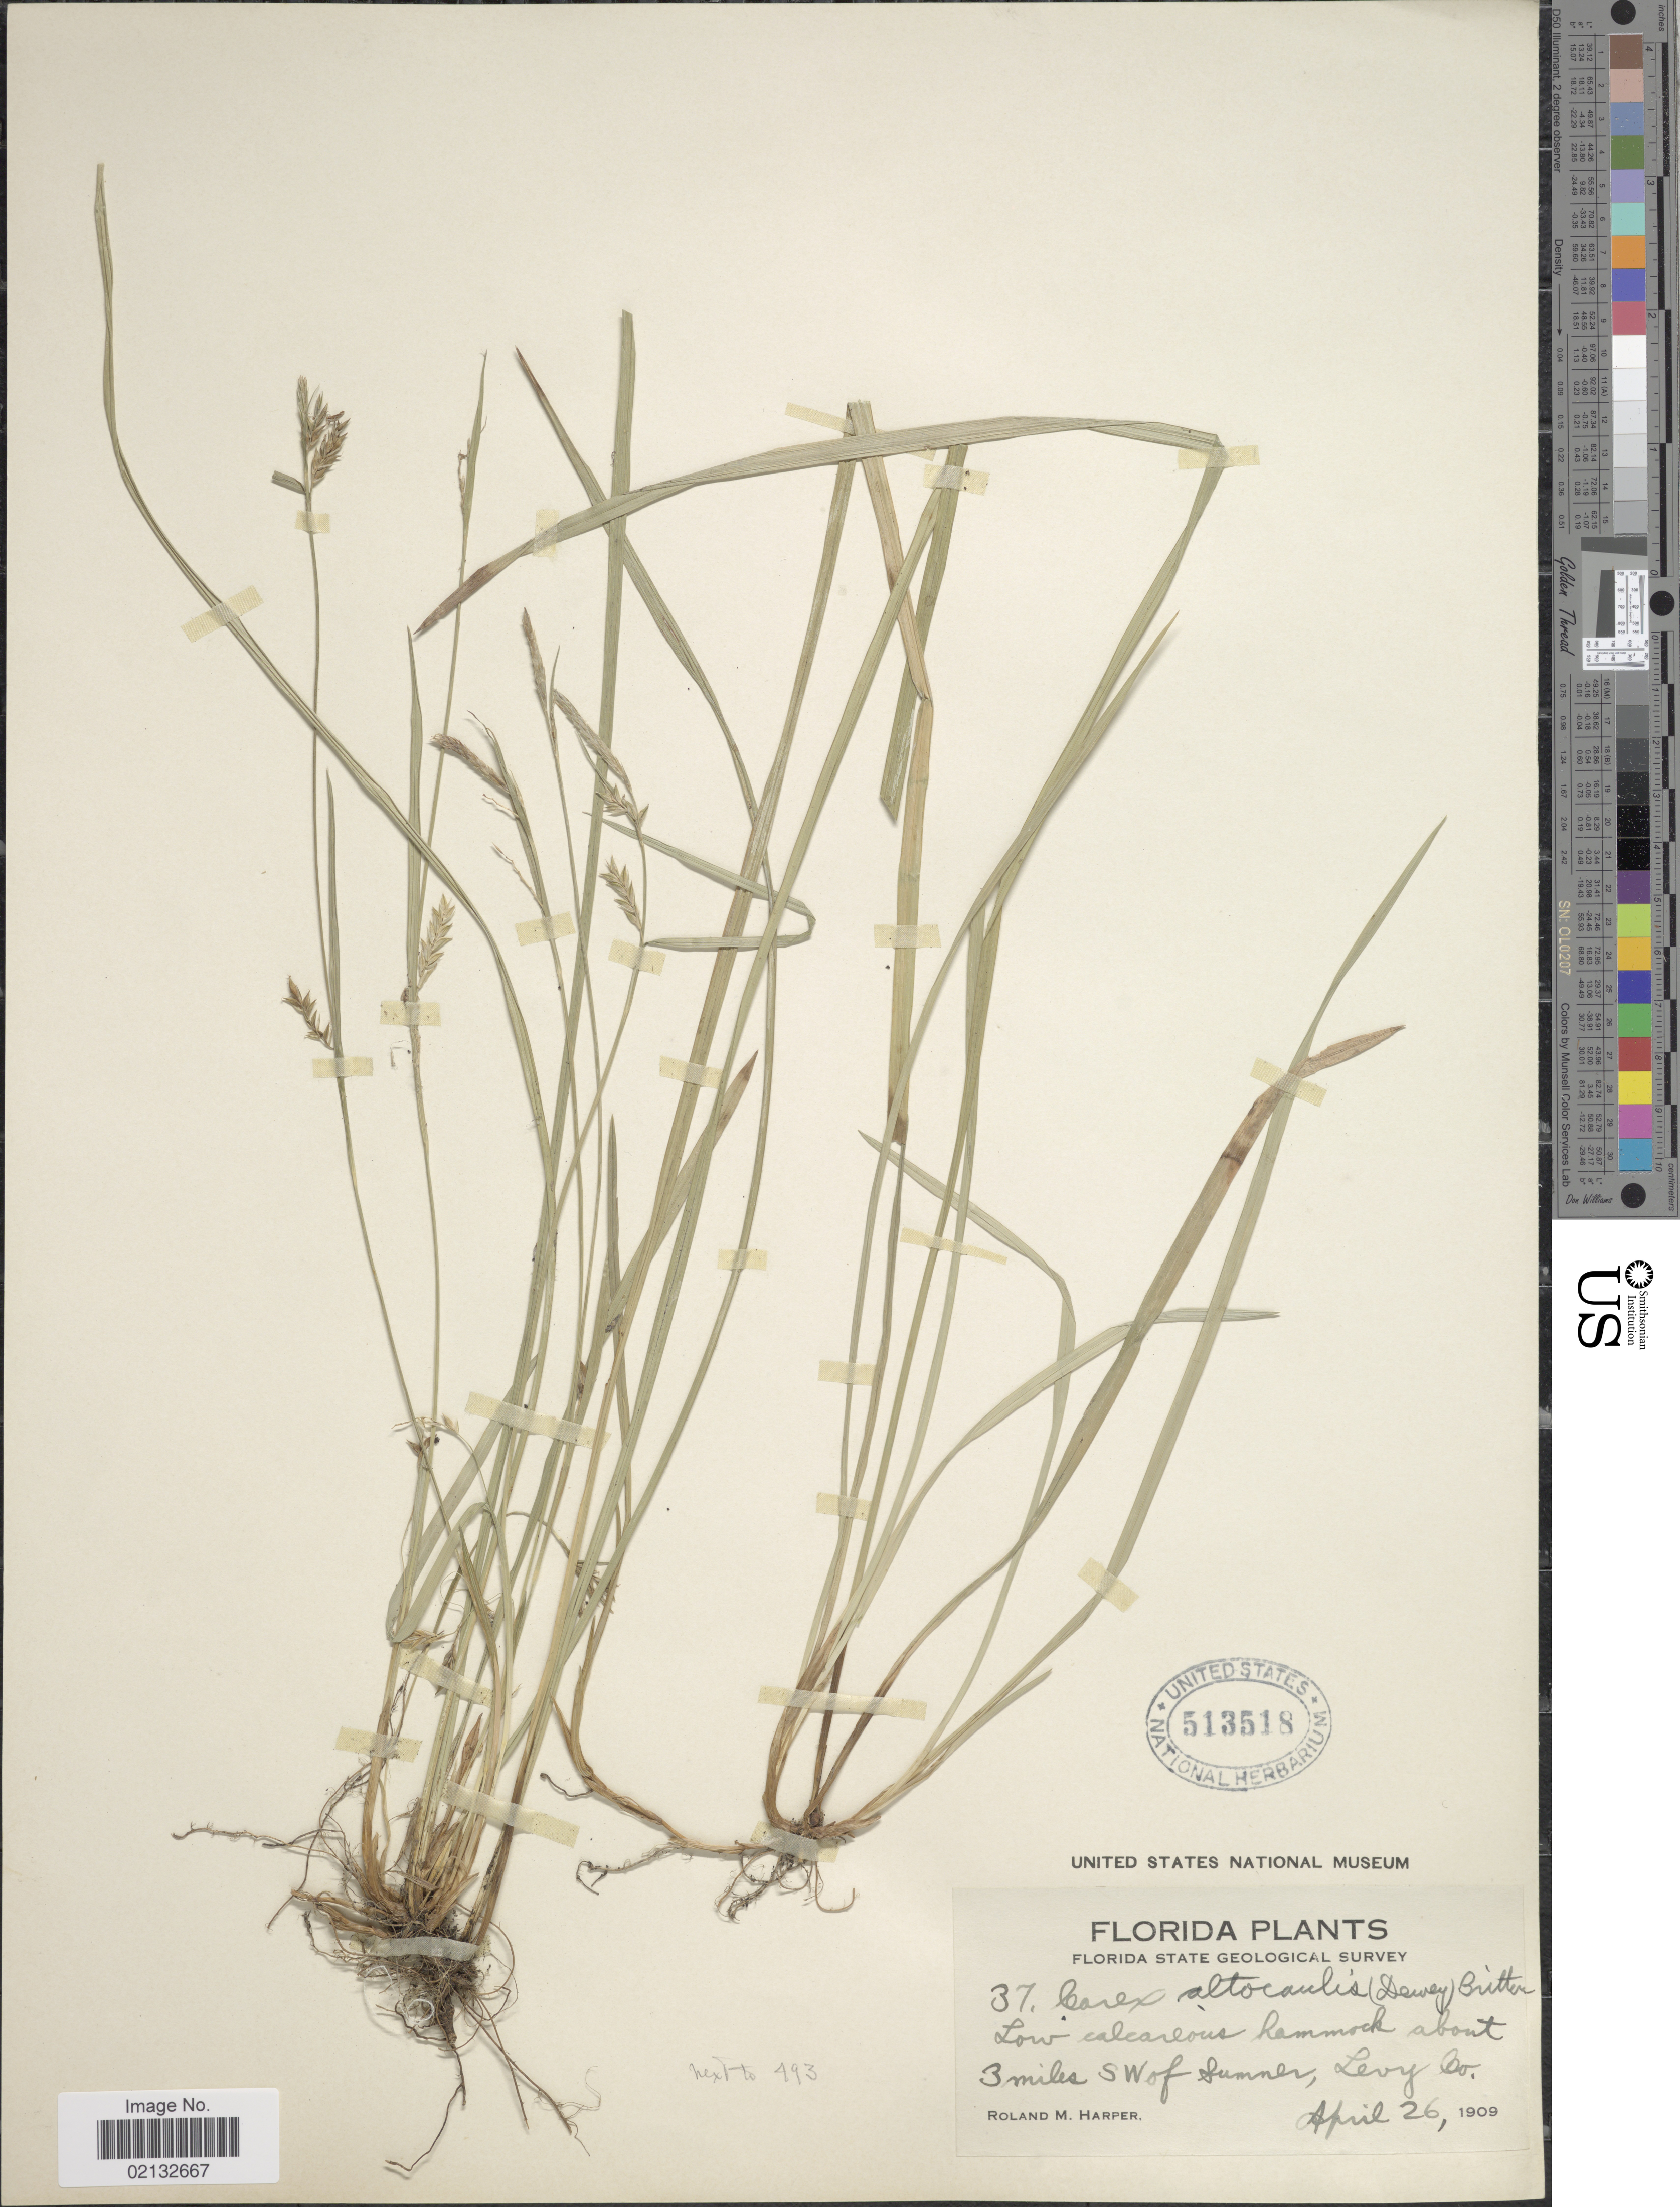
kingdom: Plantae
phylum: Tracheophyta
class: Liliopsida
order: Poales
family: Cyperaceae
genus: Carex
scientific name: Carex vaginata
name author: Tausch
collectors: R. M. Harper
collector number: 37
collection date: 1909-04-26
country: United States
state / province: Florida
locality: Low calcareous hammock about 3 miles SW of Sumner, Levy Co.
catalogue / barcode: US 513518